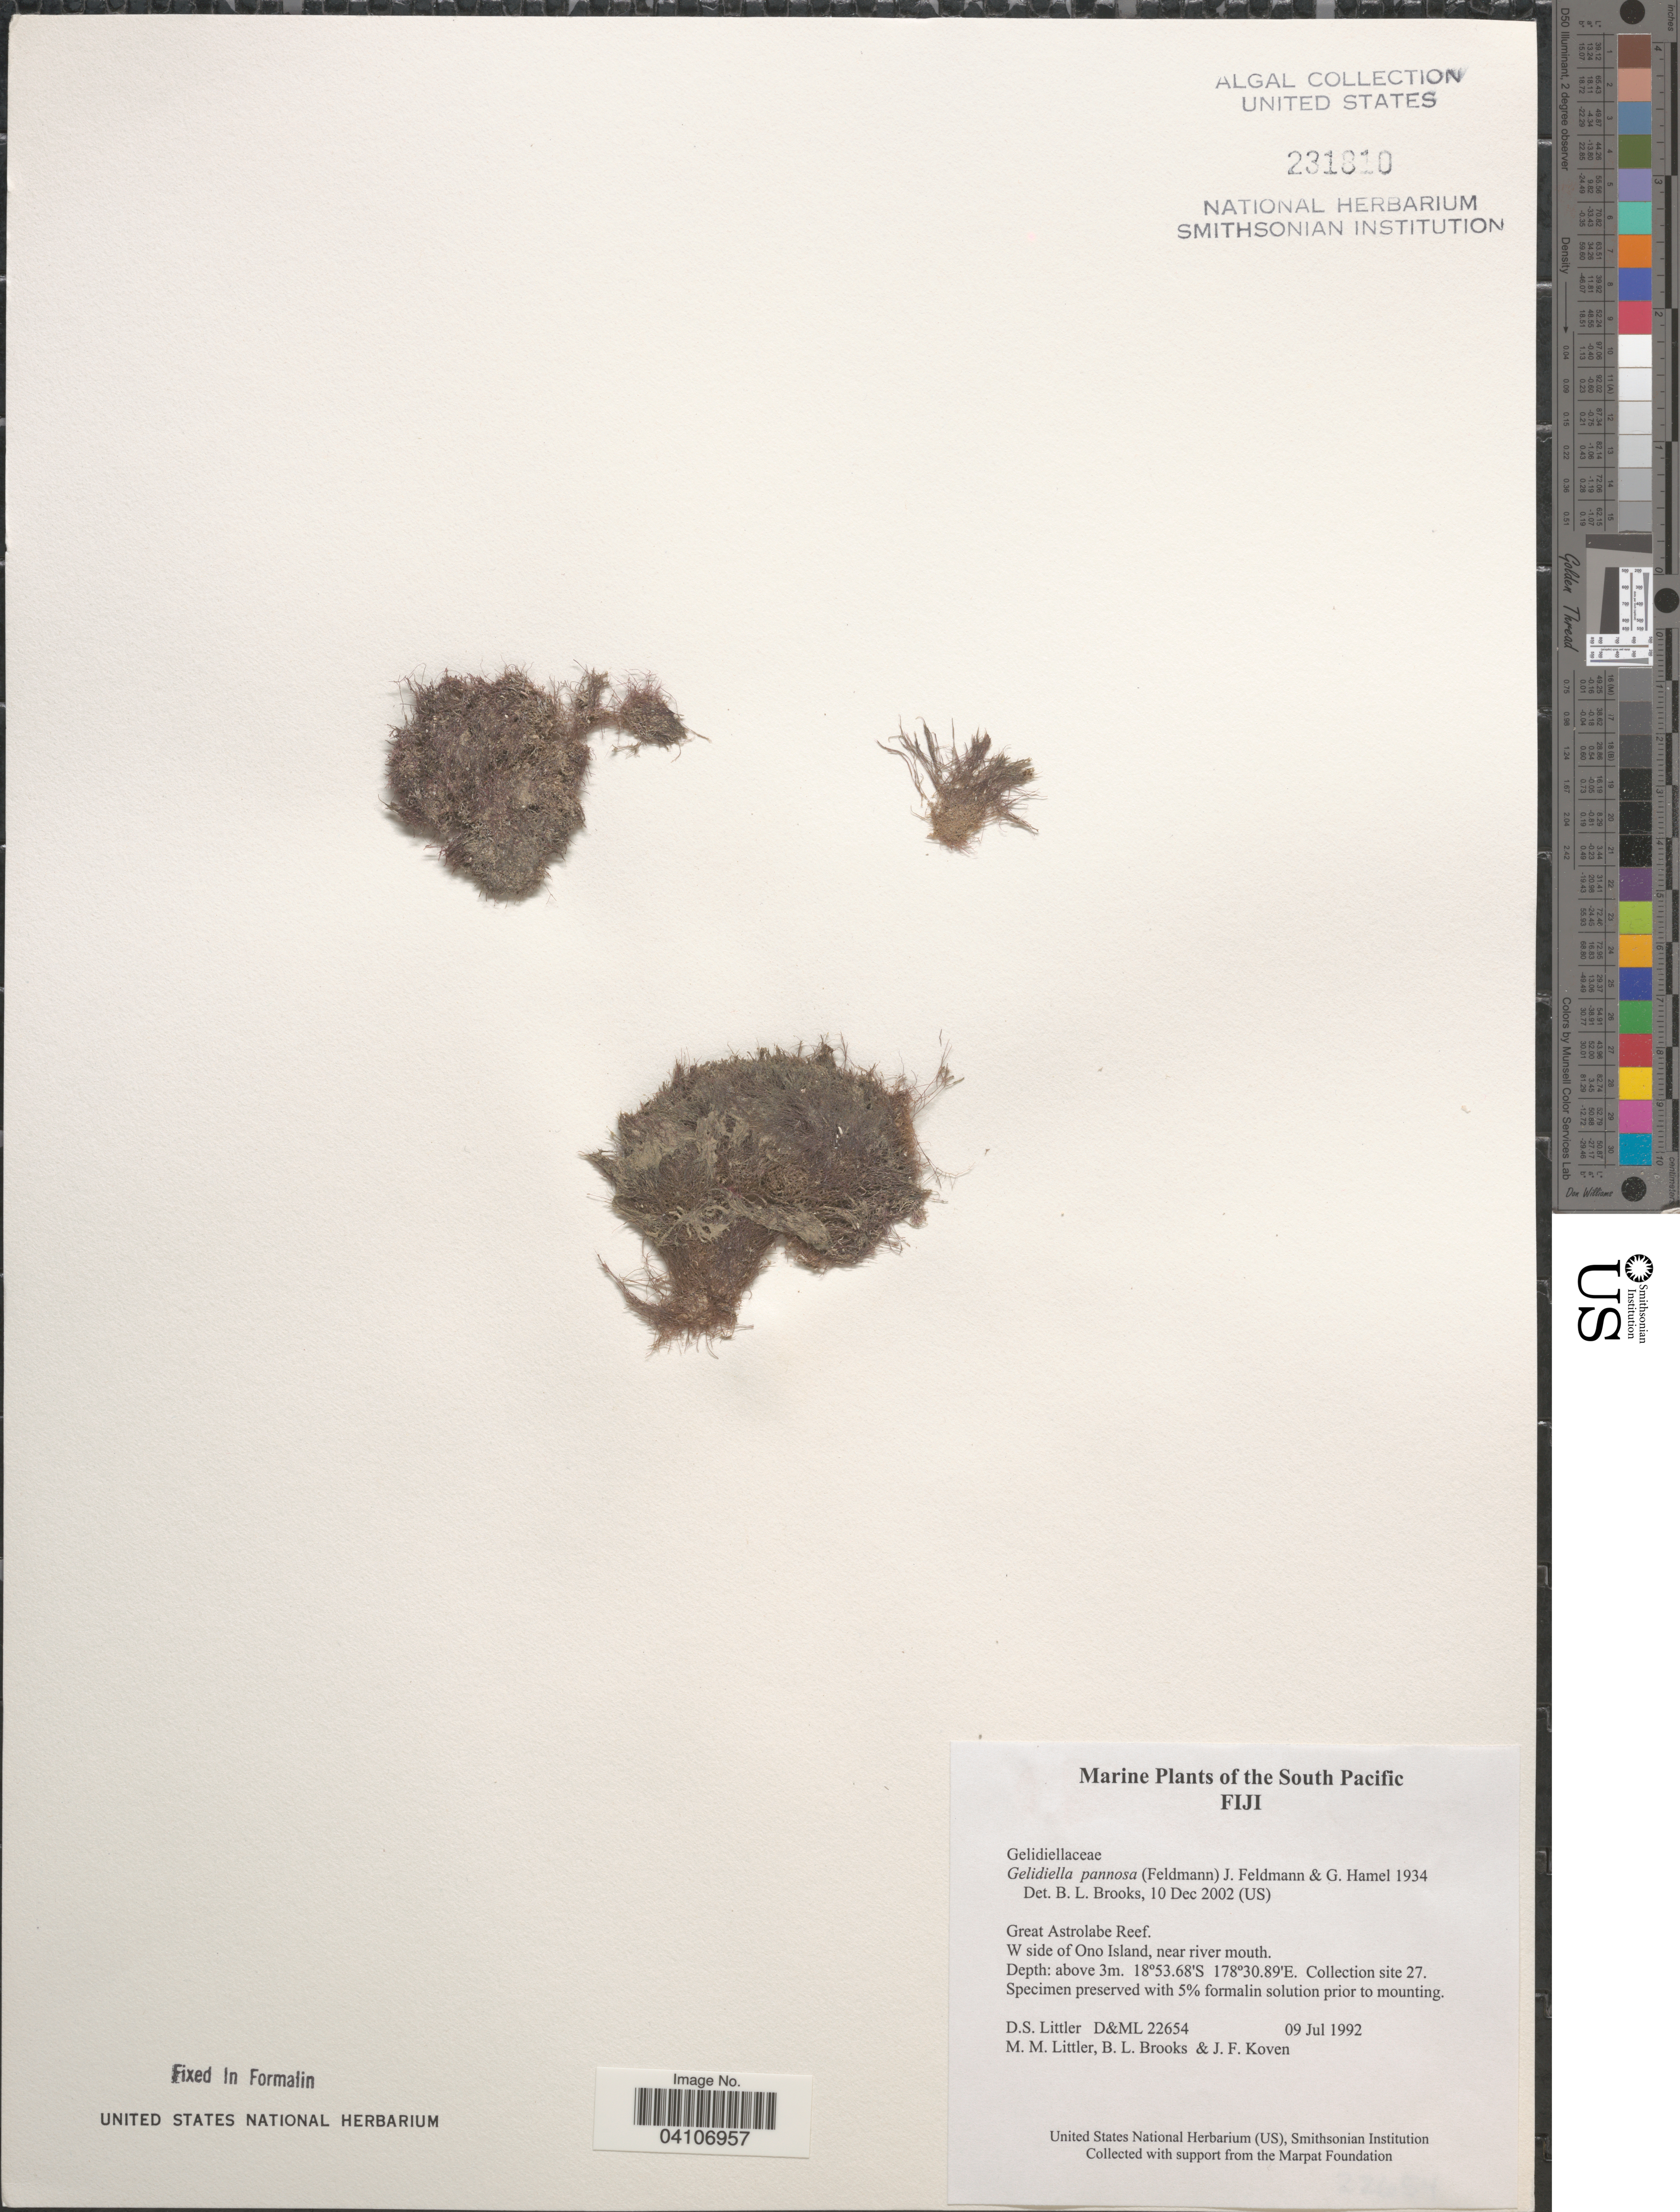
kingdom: Plantae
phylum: Rhodophyta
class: Florideophyceae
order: Gelidiales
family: Gelidiellaceae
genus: Millerella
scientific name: Millerella pannosa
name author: (Feldmann) G.H. Boo & Le Gall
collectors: D. S. Littler, B. Brooks & J. Koven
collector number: D&ML22654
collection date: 1992-07-09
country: Fiji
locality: Great Astrolabe Reef. W side of Ono Island, near river mouth. Collection site 27.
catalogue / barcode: US 231810